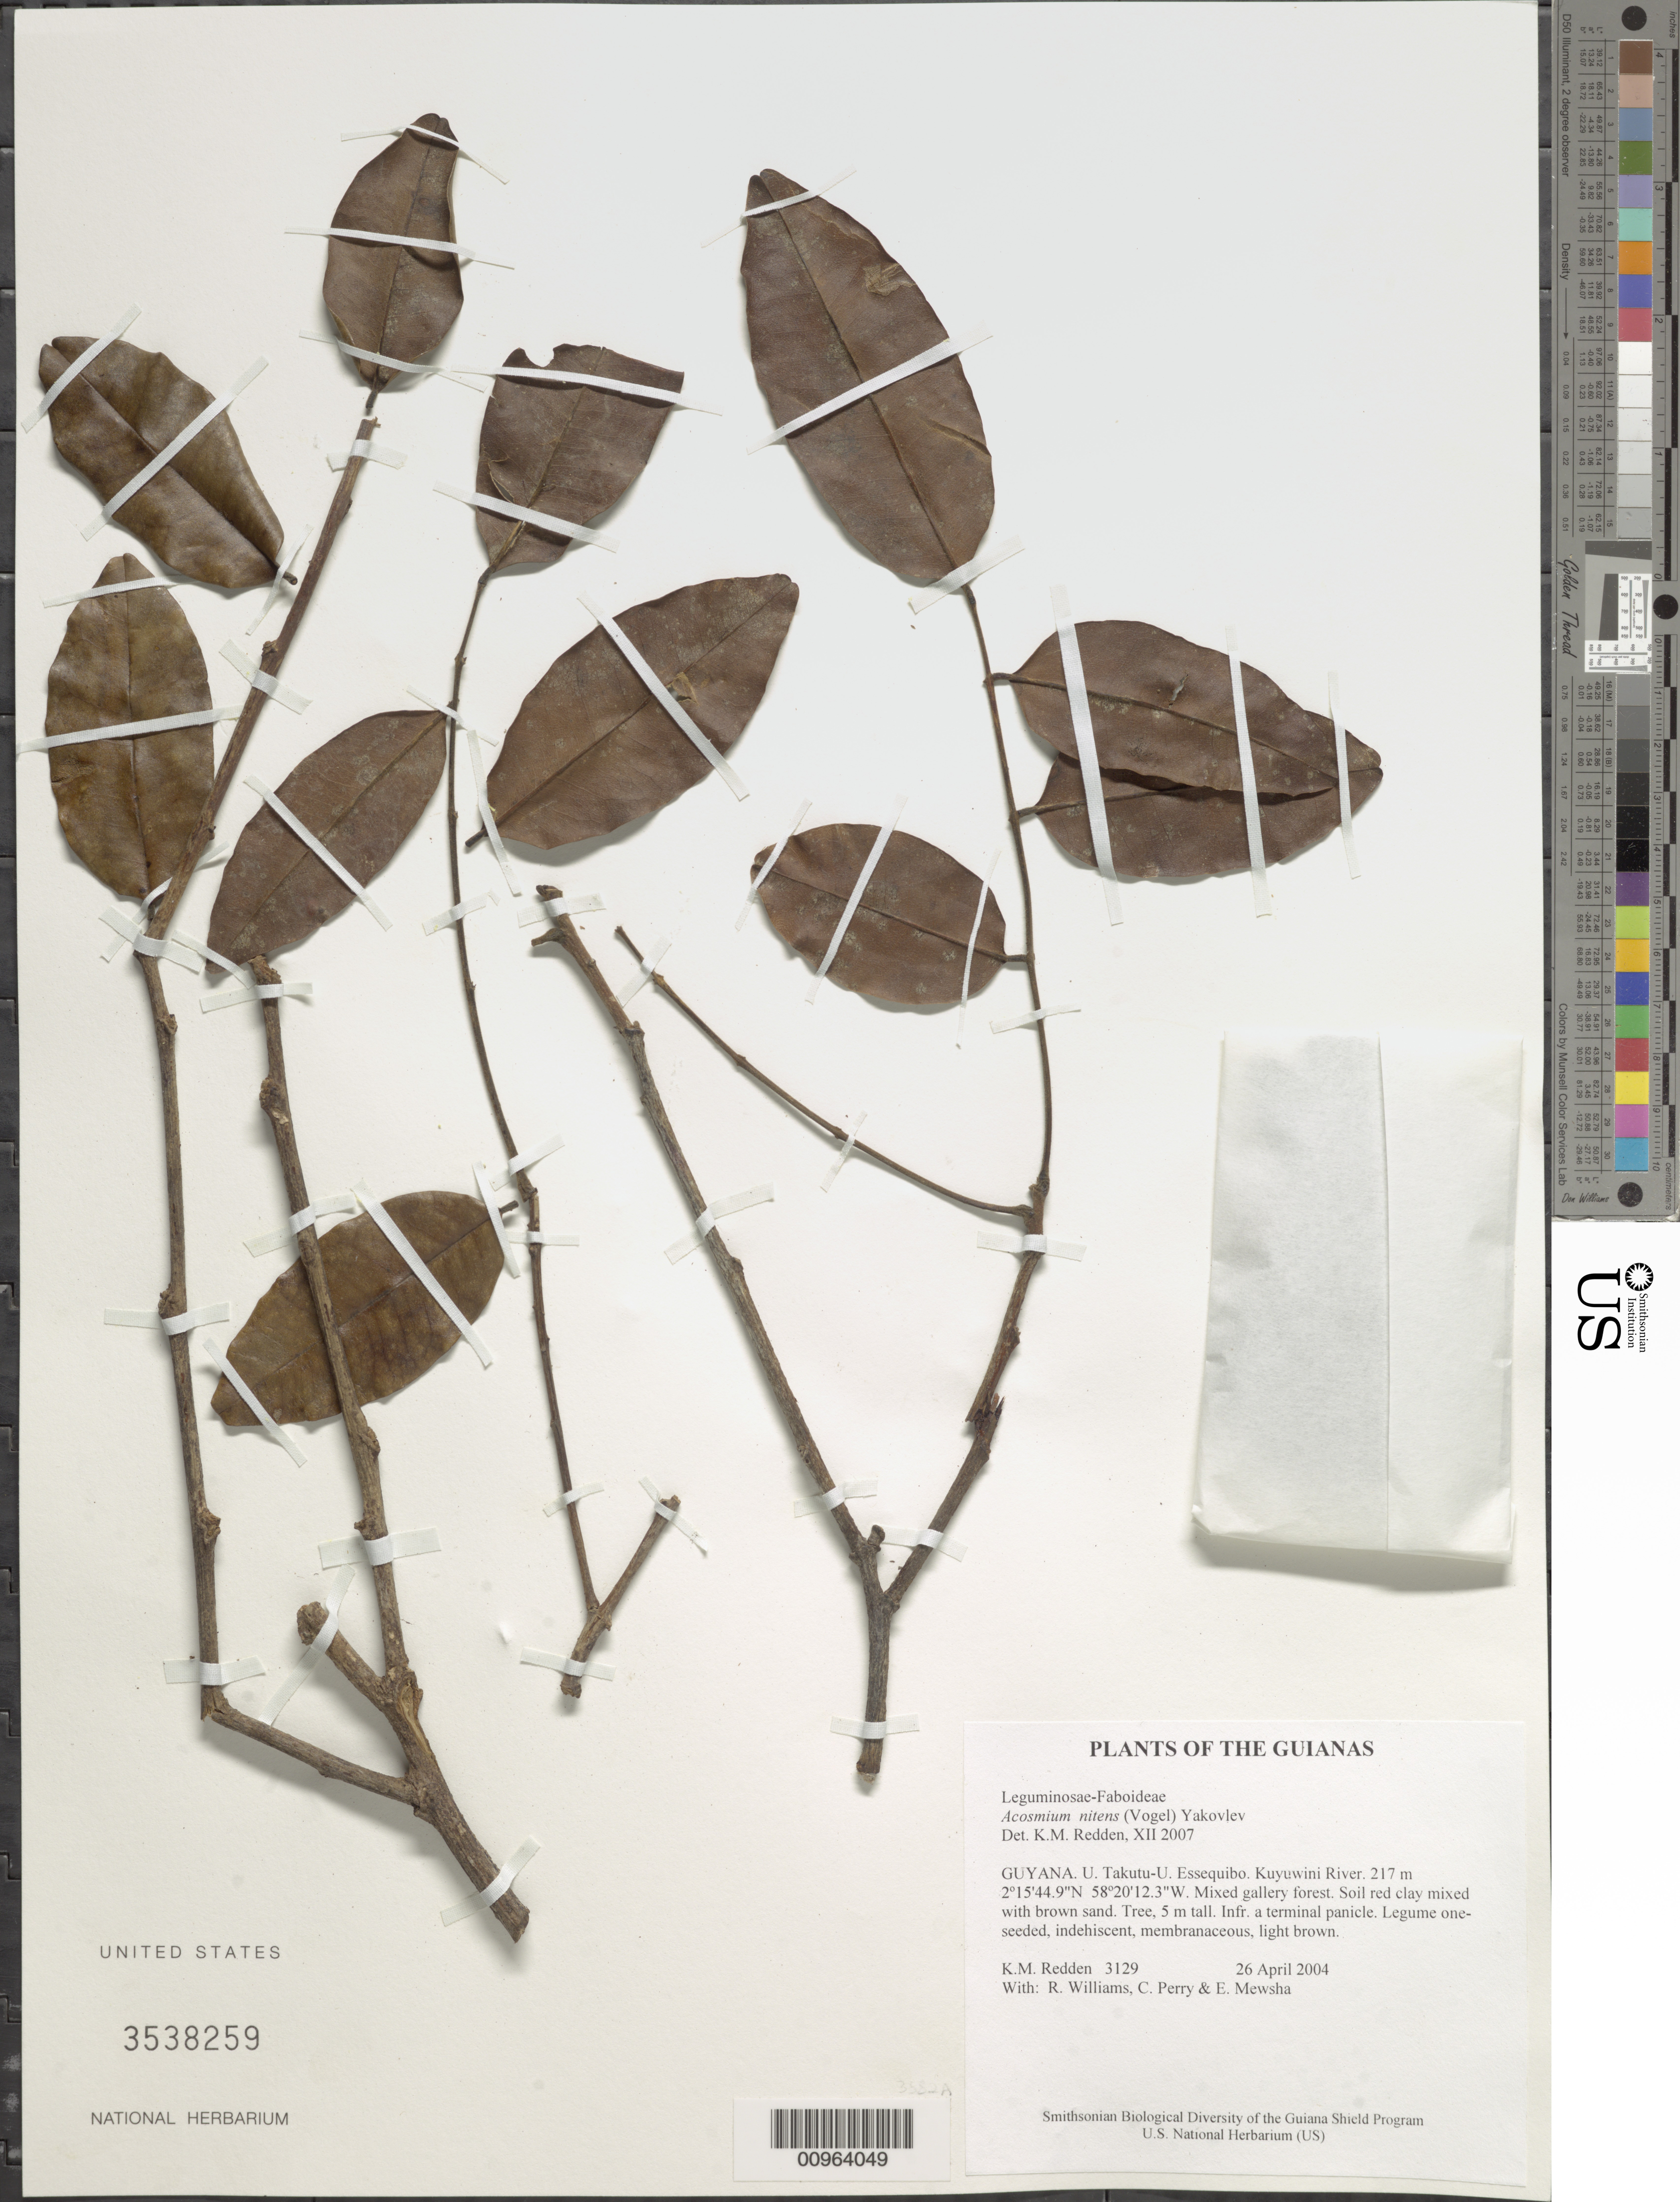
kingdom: Plantae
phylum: Tracheophyta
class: Magnoliopsida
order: Fabales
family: Fabaceae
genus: Acosmium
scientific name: Acosmium nitens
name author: (Vogel) Yakovlev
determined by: Redden, K. M.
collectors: K. M. Redden, R. Williams, C. Perry & E. Mewsha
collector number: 3129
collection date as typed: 26 April 2004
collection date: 2004-04-26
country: Guyana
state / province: U. Takutu-U. Essequibo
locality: Kuyuwini River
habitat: Mixed gallery forest. Soil red clay mixed with brown sand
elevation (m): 217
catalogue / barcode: US 3538259